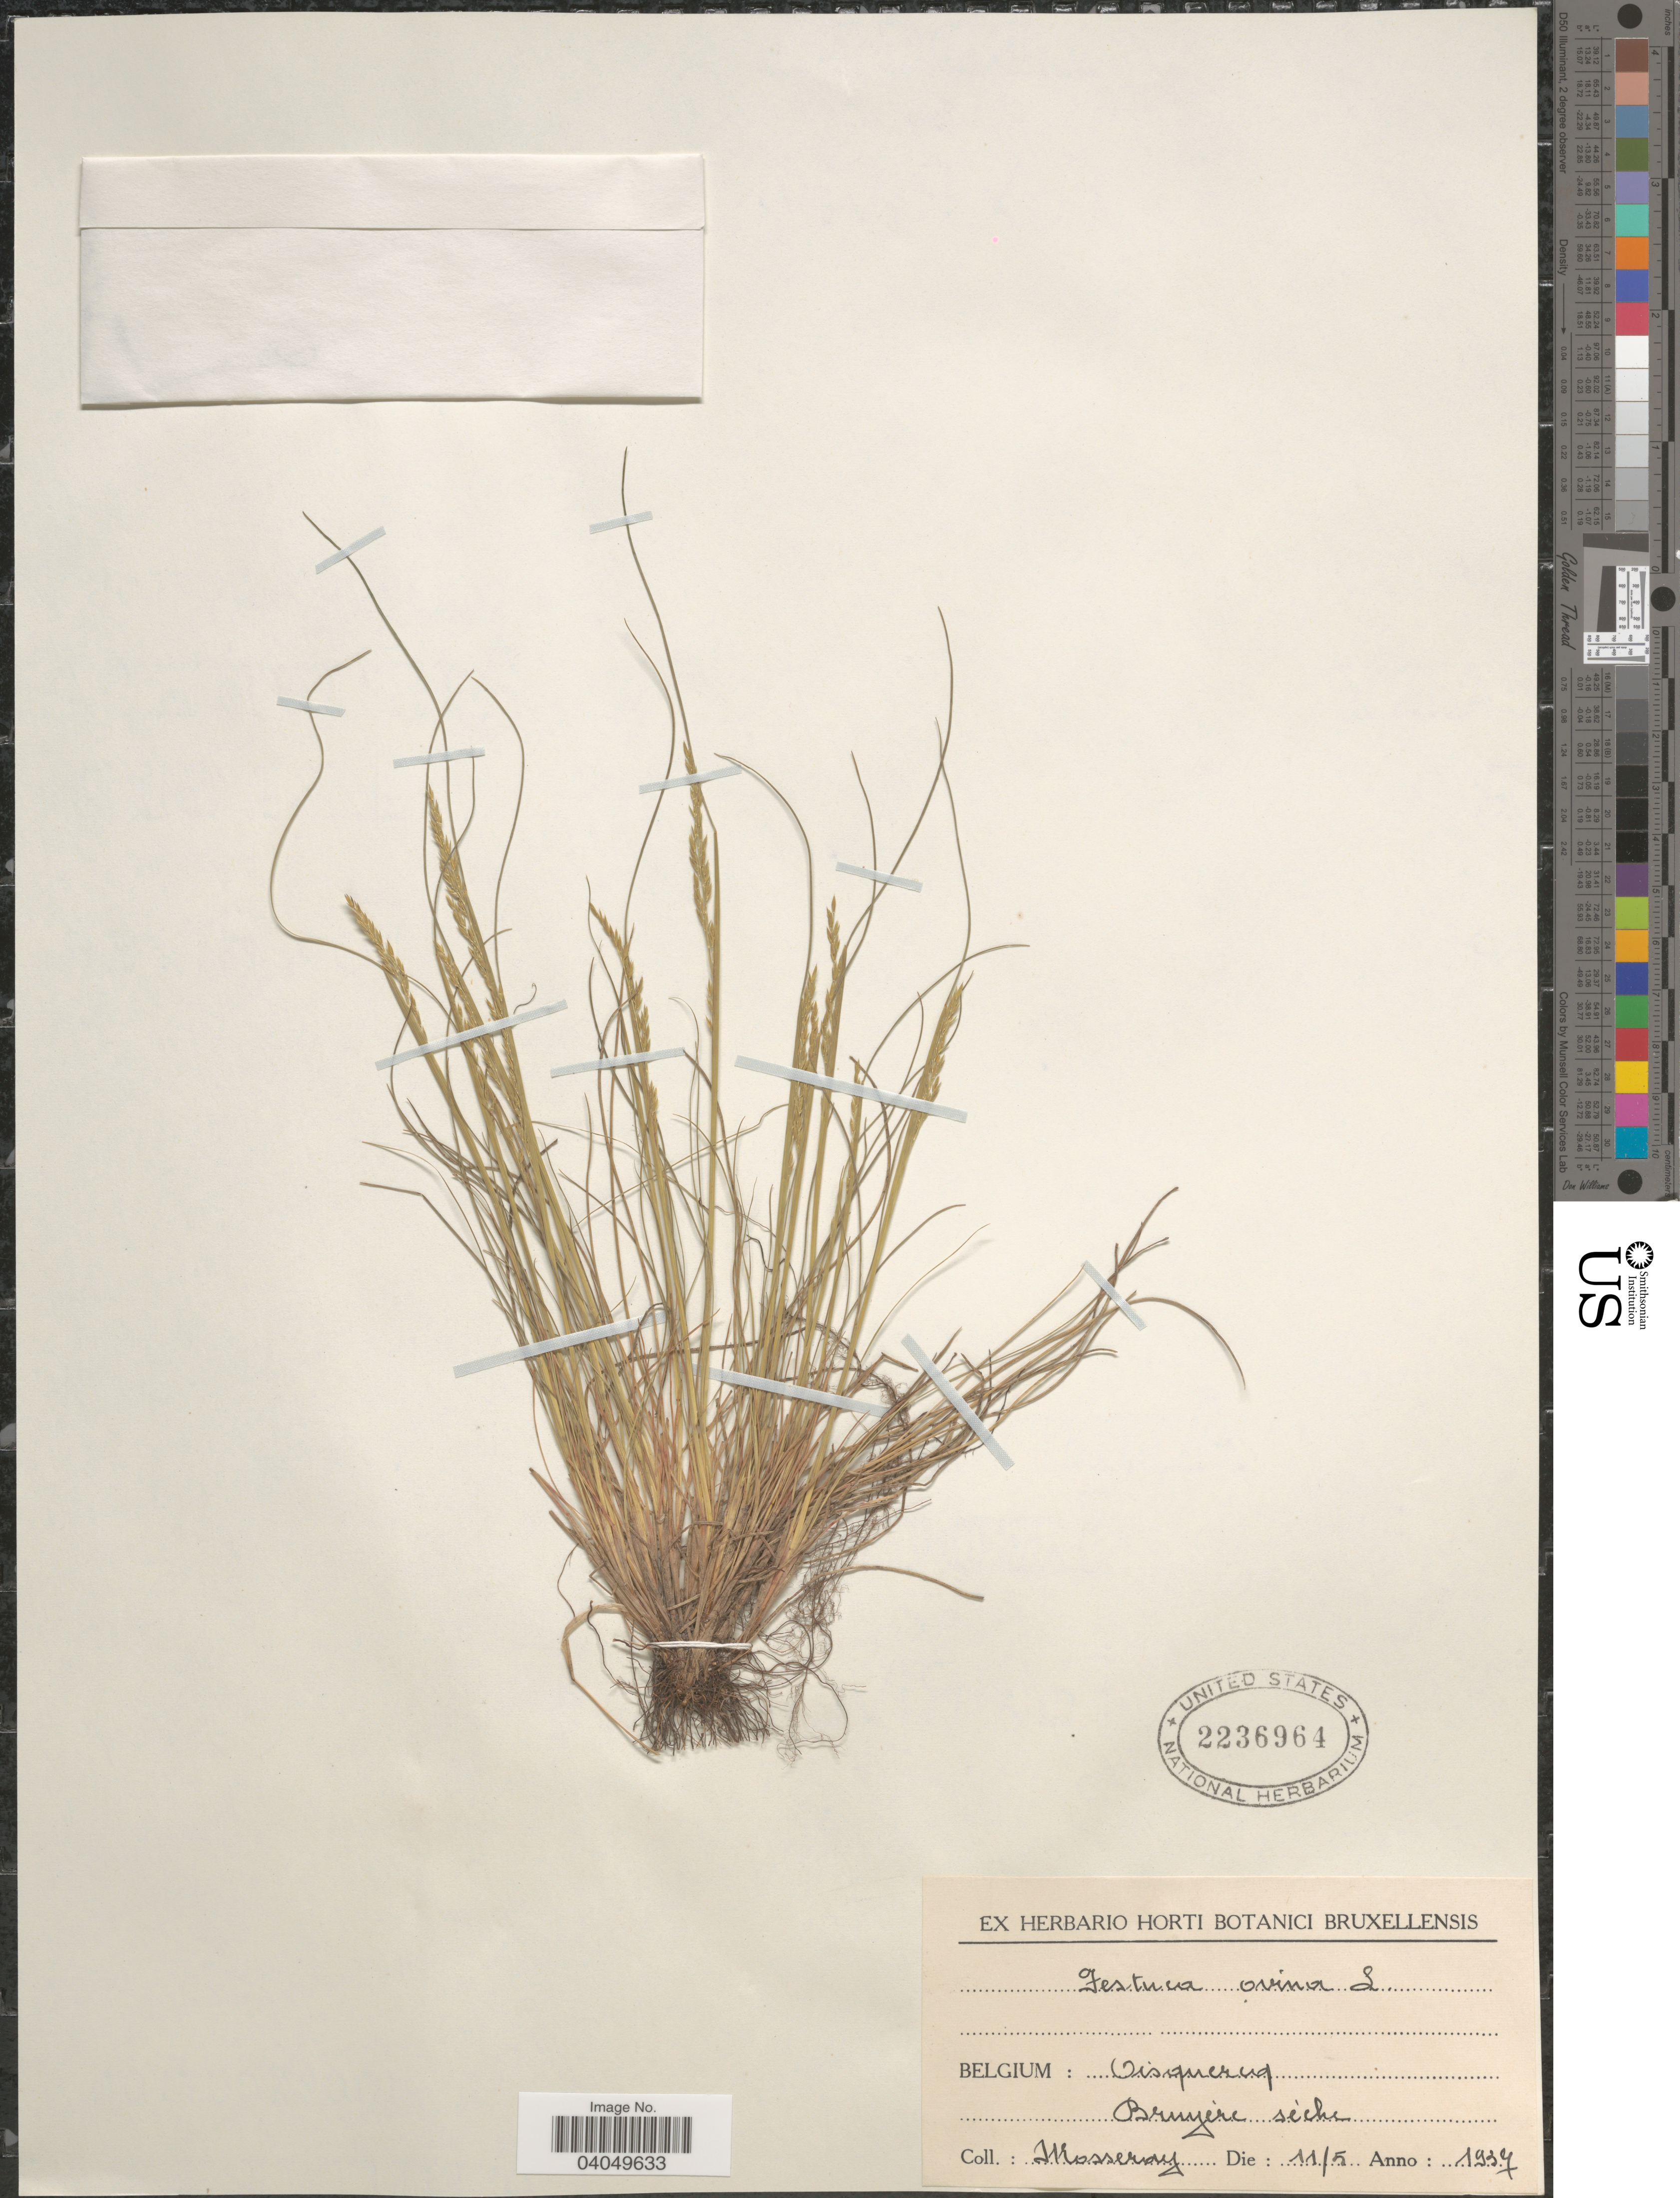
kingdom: Plantae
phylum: Tracheophyta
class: Liliopsida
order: Poales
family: Poaceae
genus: Festuca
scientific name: Festuca ovina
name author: L.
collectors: Mosseray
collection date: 1937-05-11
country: Belgium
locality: Oisquercq. Bruyère sèche.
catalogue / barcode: US 2236964